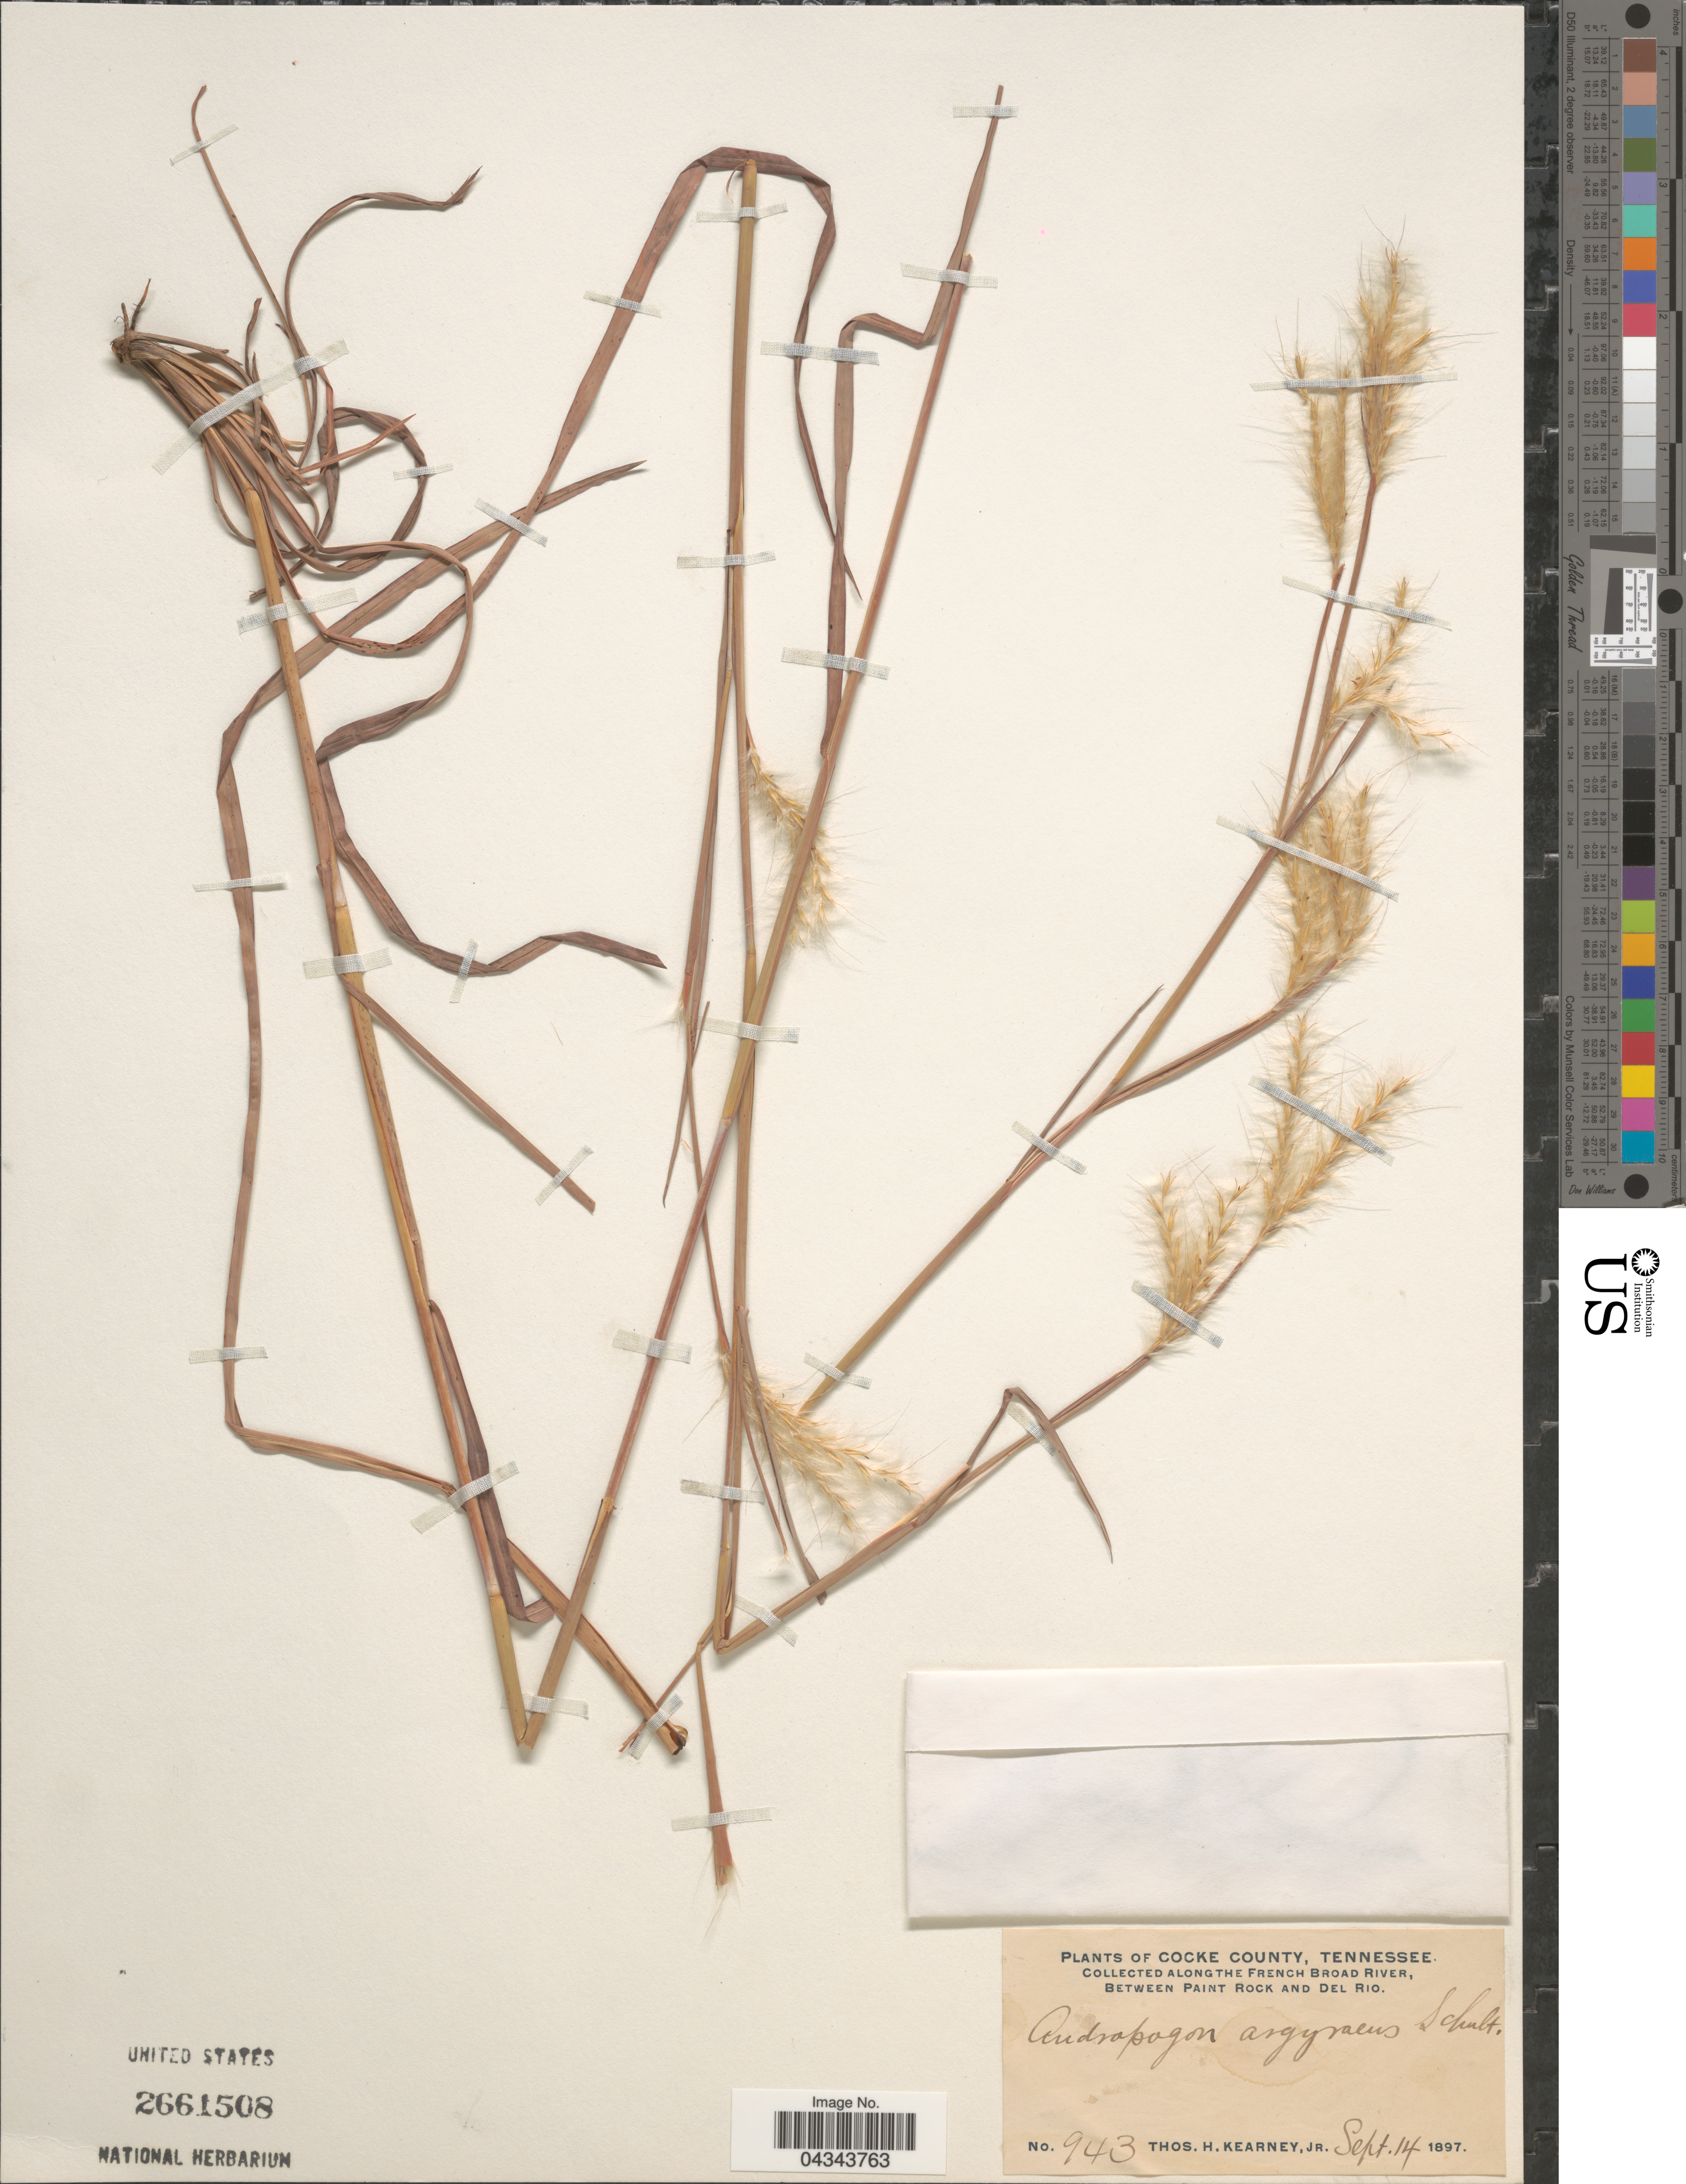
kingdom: Plantae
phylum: Tracheophyta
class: Liliopsida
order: Poales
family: Poaceae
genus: Andropogon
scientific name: Andropogon ternarius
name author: Michx.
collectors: T. H. Kearney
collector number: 943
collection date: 1897-09-14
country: United States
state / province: Tennessee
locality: Cocke County. Along the French Broad River, between Paint Rock and Del Rio.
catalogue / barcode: US 2661508